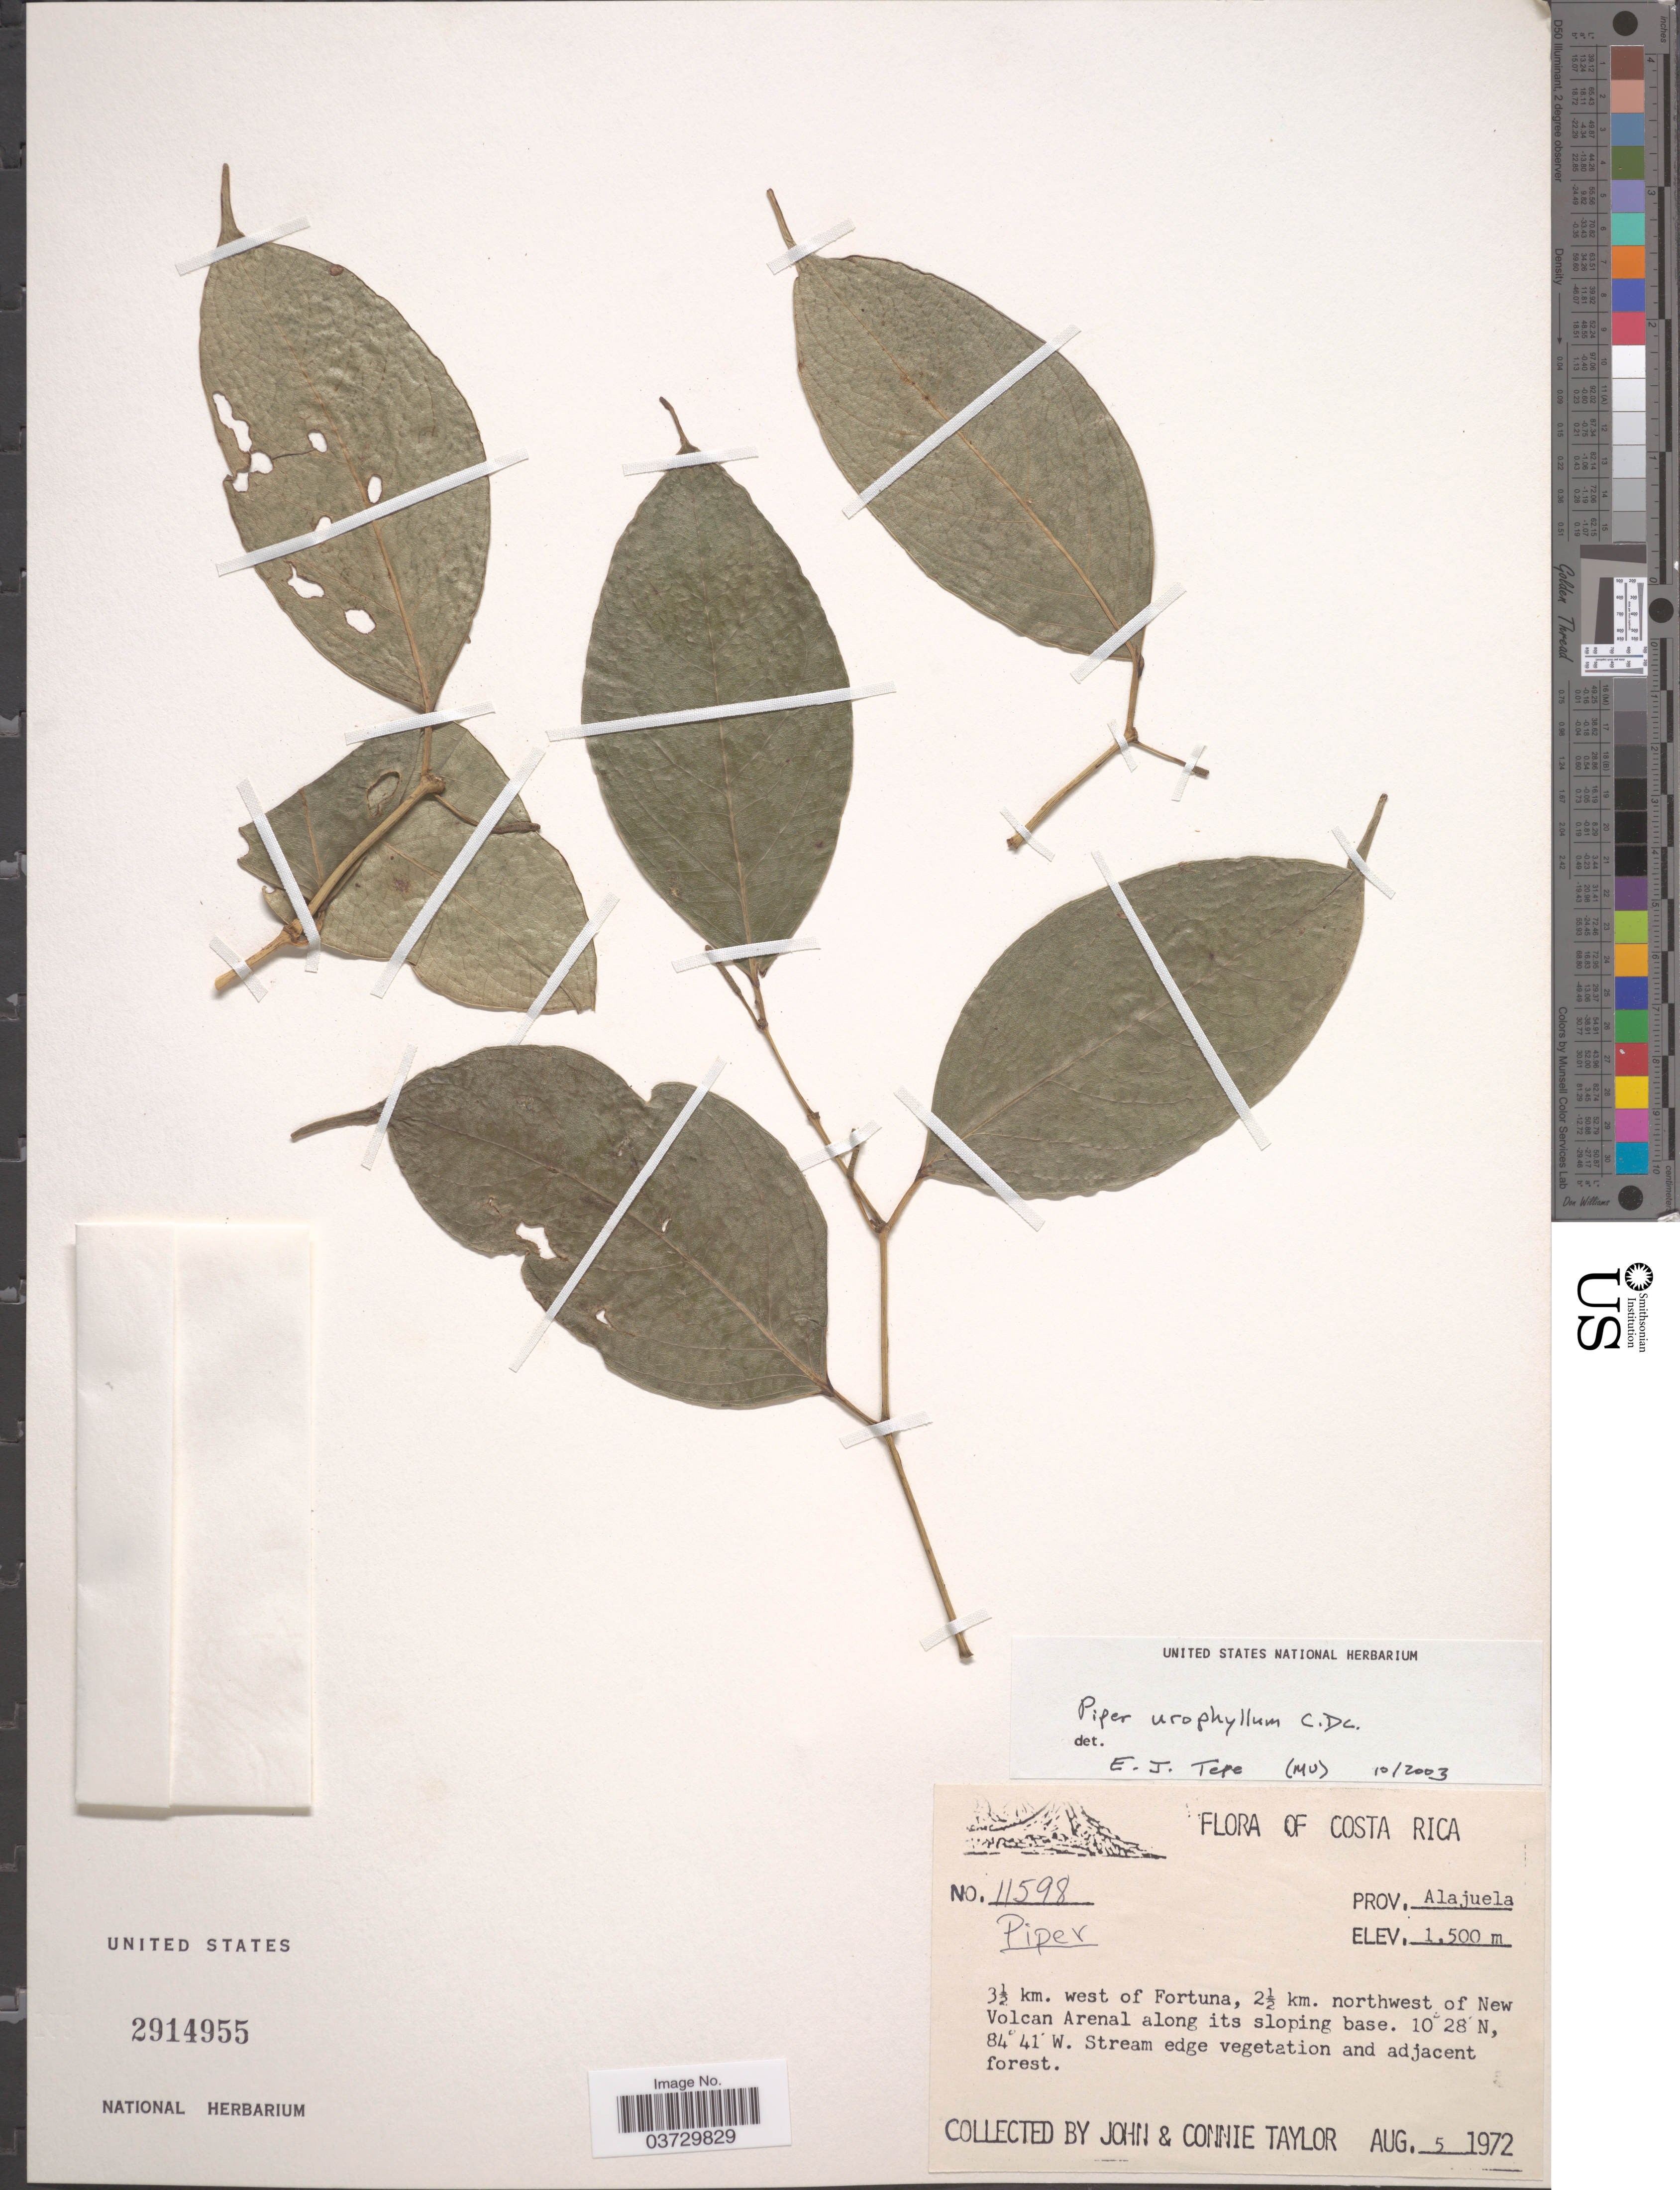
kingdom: Plantae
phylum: Tracheophyta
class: Magnoliopsida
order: Piperales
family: Piperaceae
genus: Piper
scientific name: Piper urophyllum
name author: DC.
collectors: J. Taylor & C. Taylor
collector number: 11598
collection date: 1972-08-02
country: Costa Rica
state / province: Alajuela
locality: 3½ km. west of Fortuna, 2½ km. northwest of New Volcan Arenal along its sloping base.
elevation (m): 1500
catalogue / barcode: US 2914955